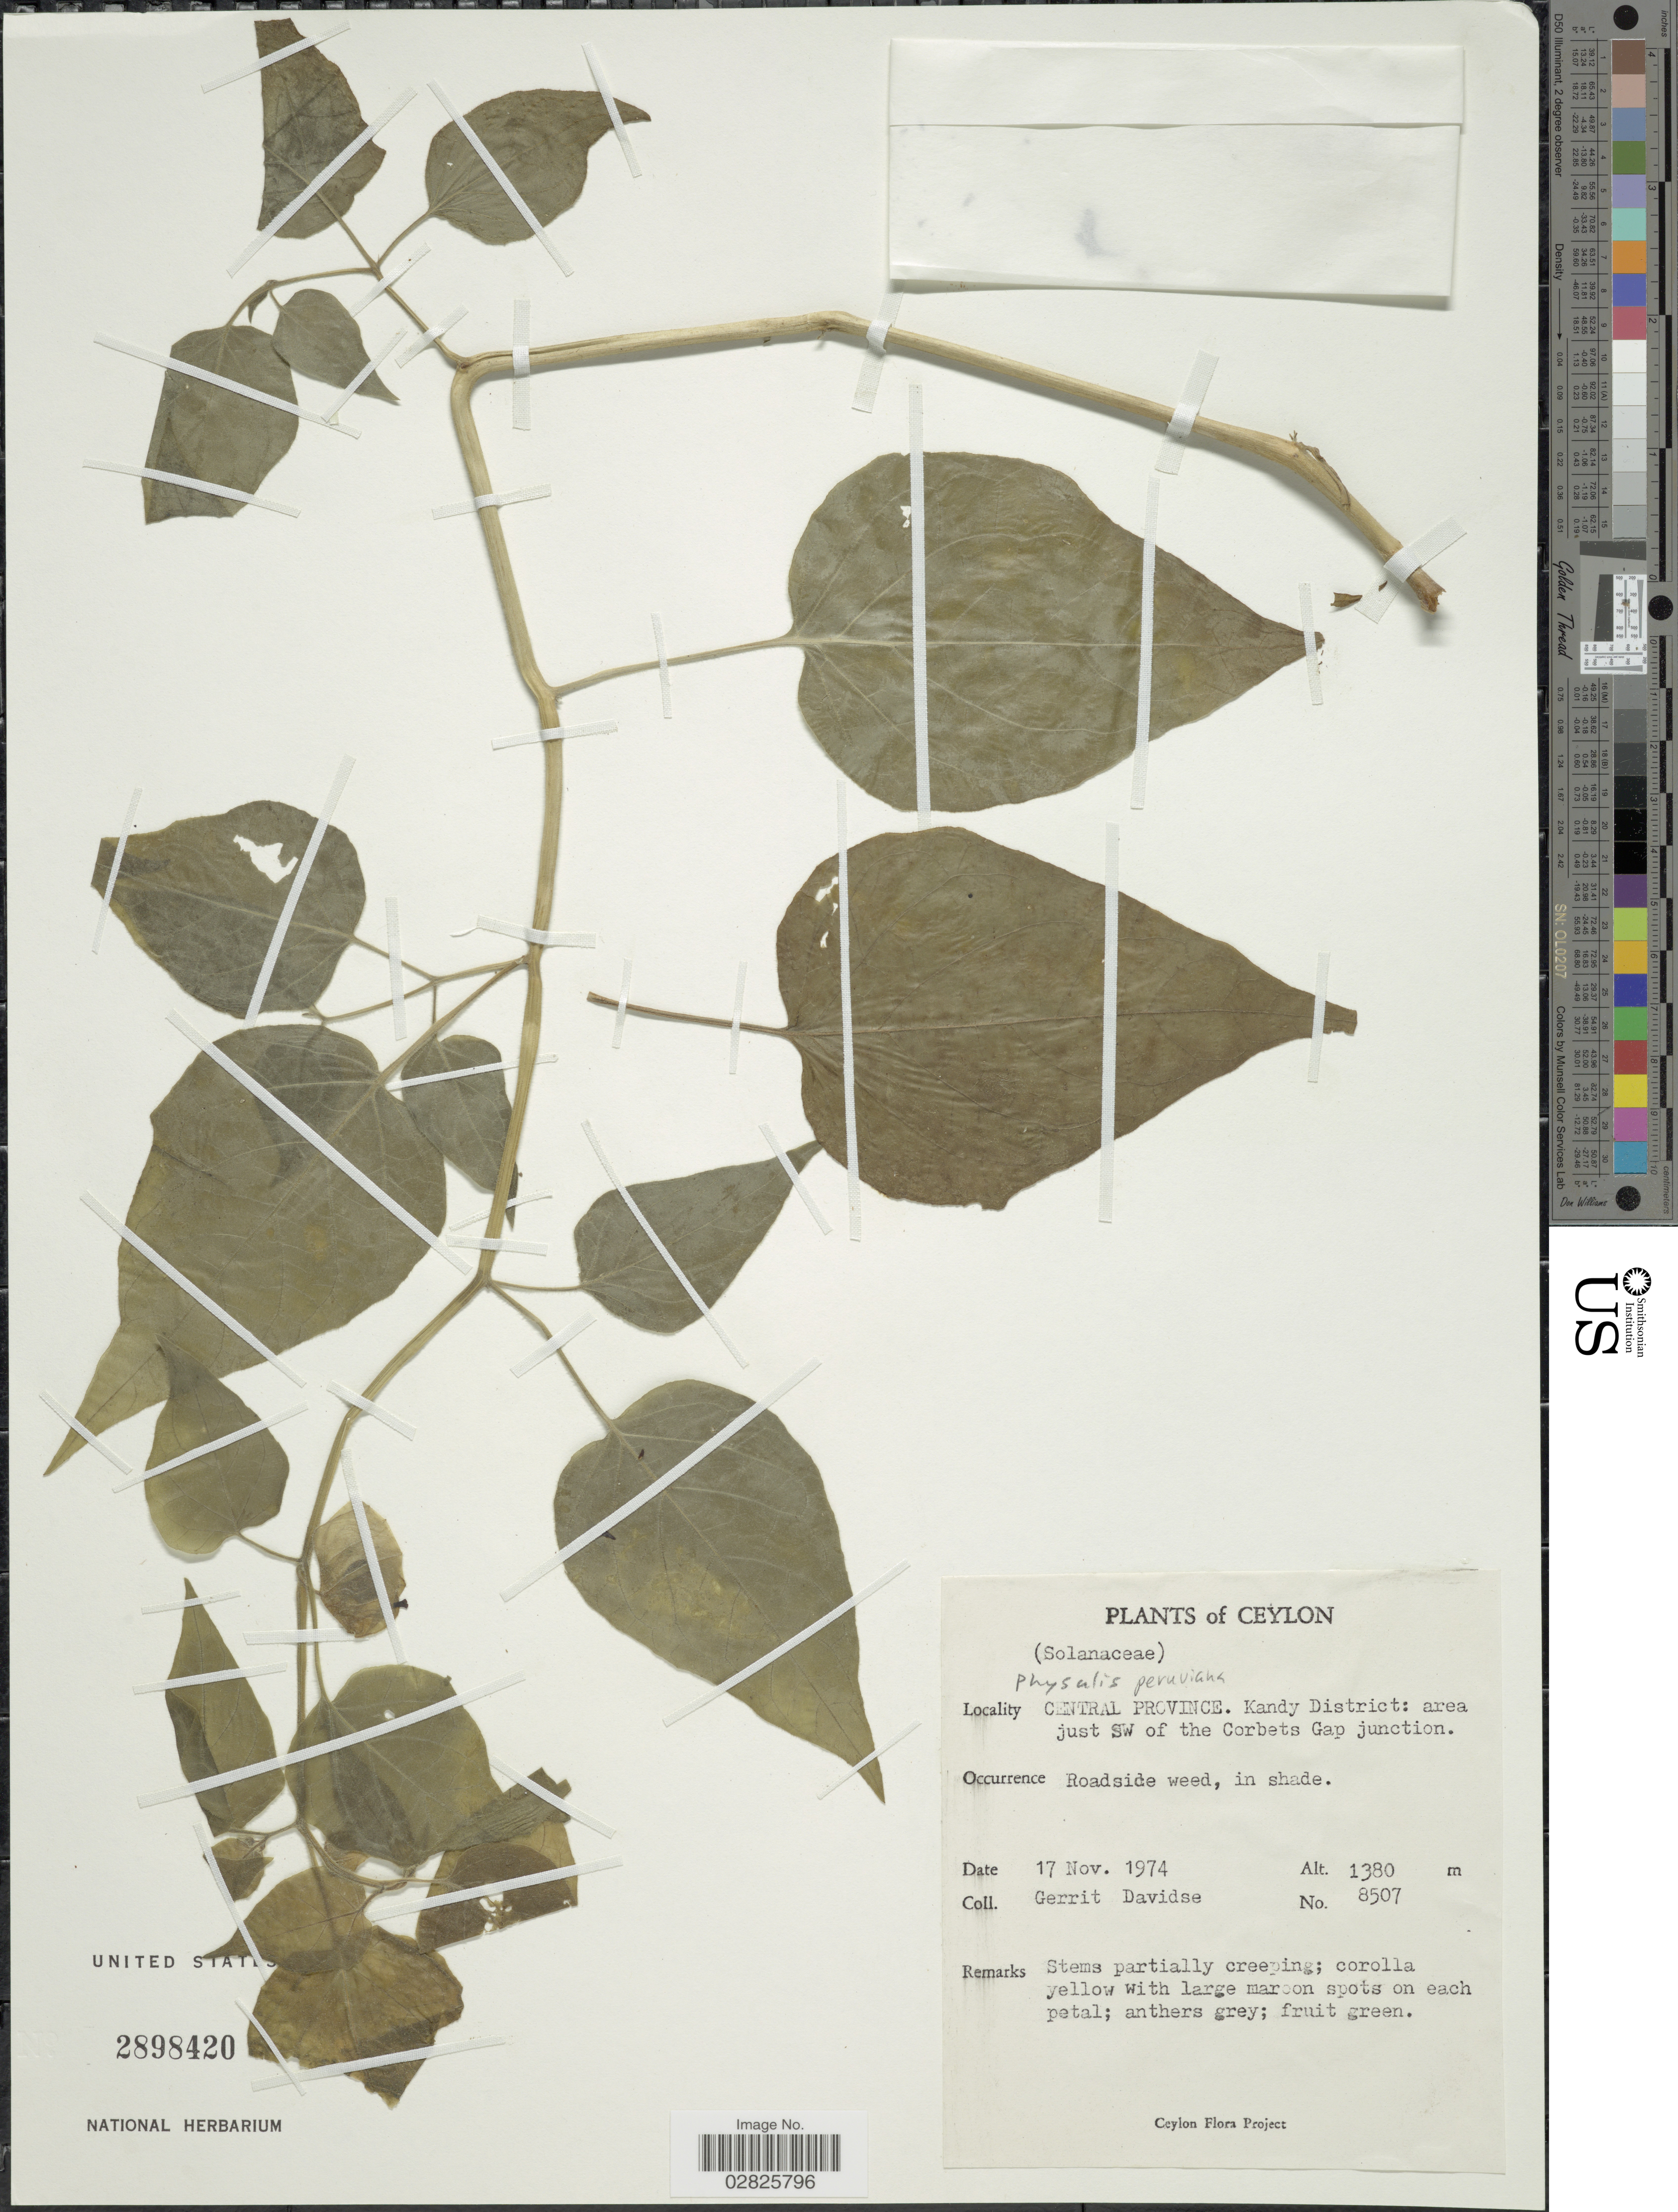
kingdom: Plantae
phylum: Tracheophyta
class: Magnoliopsida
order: Solanales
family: Solanaceae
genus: Physalis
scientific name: Physalis peruviana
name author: L.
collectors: G. Davidse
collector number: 8507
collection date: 1974-11-17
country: Sri Lanka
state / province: Central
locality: Ceylon. Kandy District: area just SW of the Corbets Gap junction.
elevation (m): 1380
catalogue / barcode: US 2898420